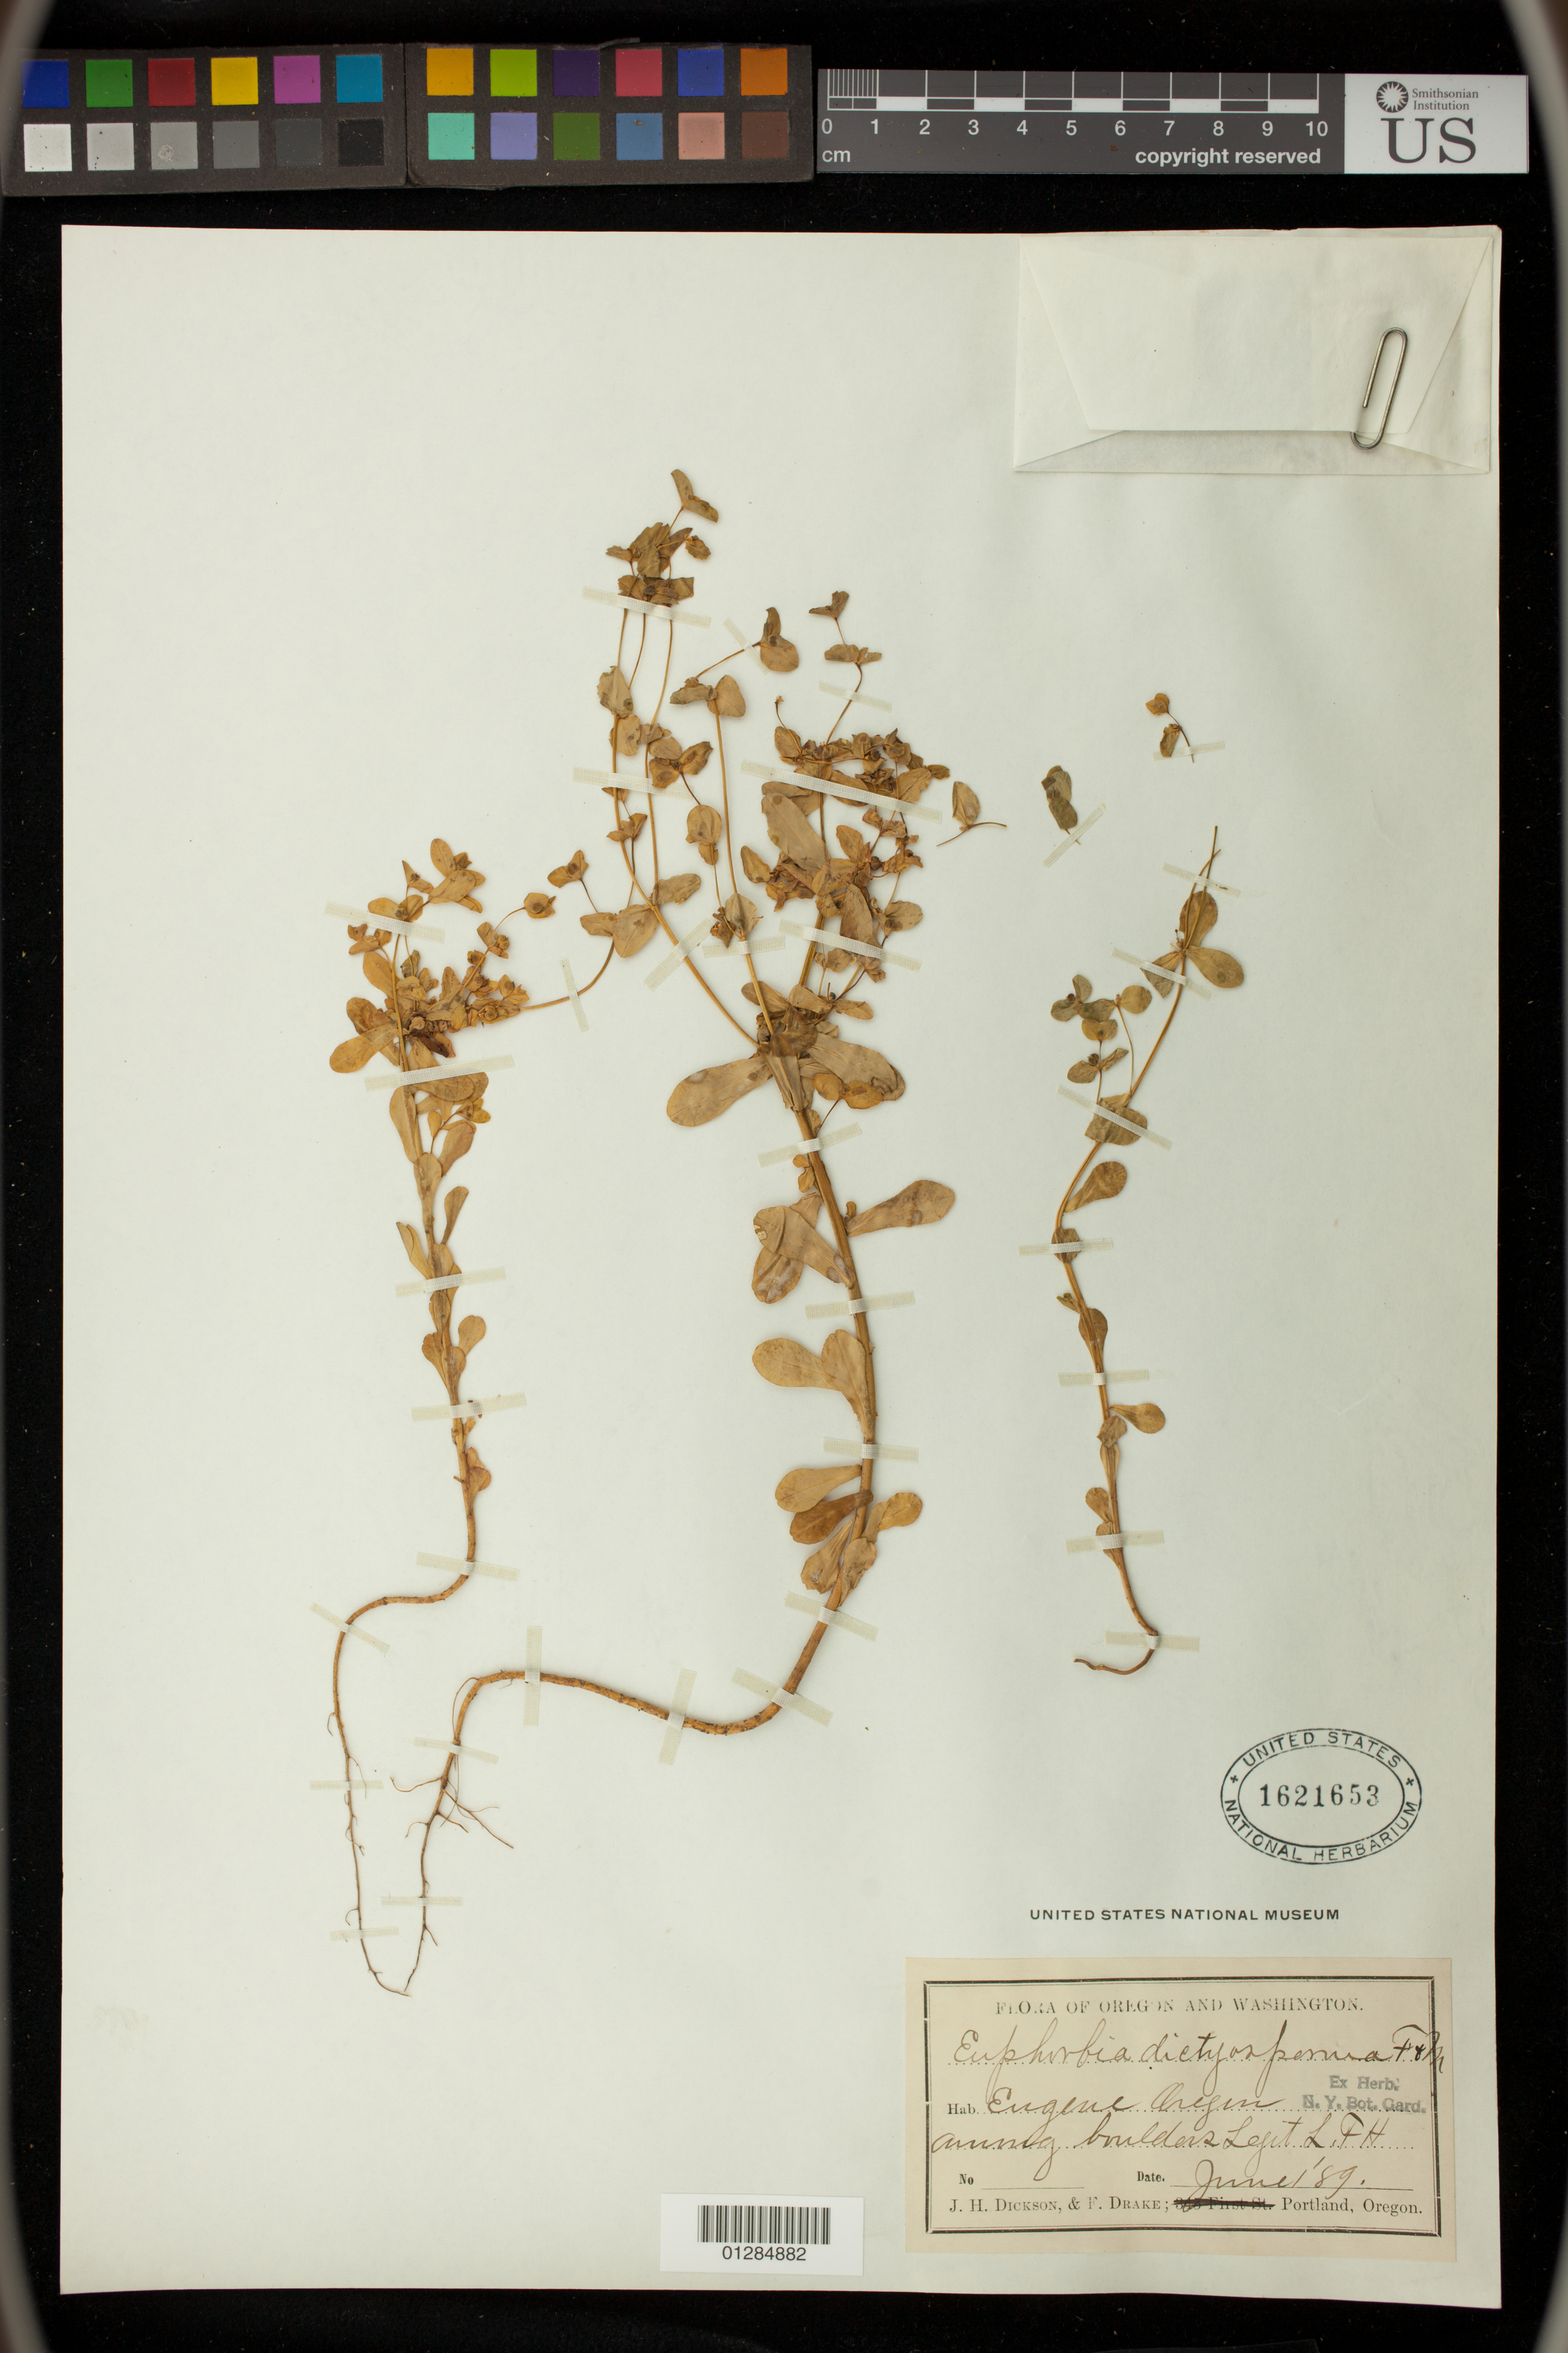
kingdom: Plantae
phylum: Tracheophyta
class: Magnoliopsida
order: Malpighiales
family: Euphorbiaceae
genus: Euphorbia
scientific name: Euphorbia spathulata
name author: Lam.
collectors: F. H.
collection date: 1889-06-01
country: United States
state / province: Oregon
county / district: Lane County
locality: Eugene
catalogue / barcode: US 1621653